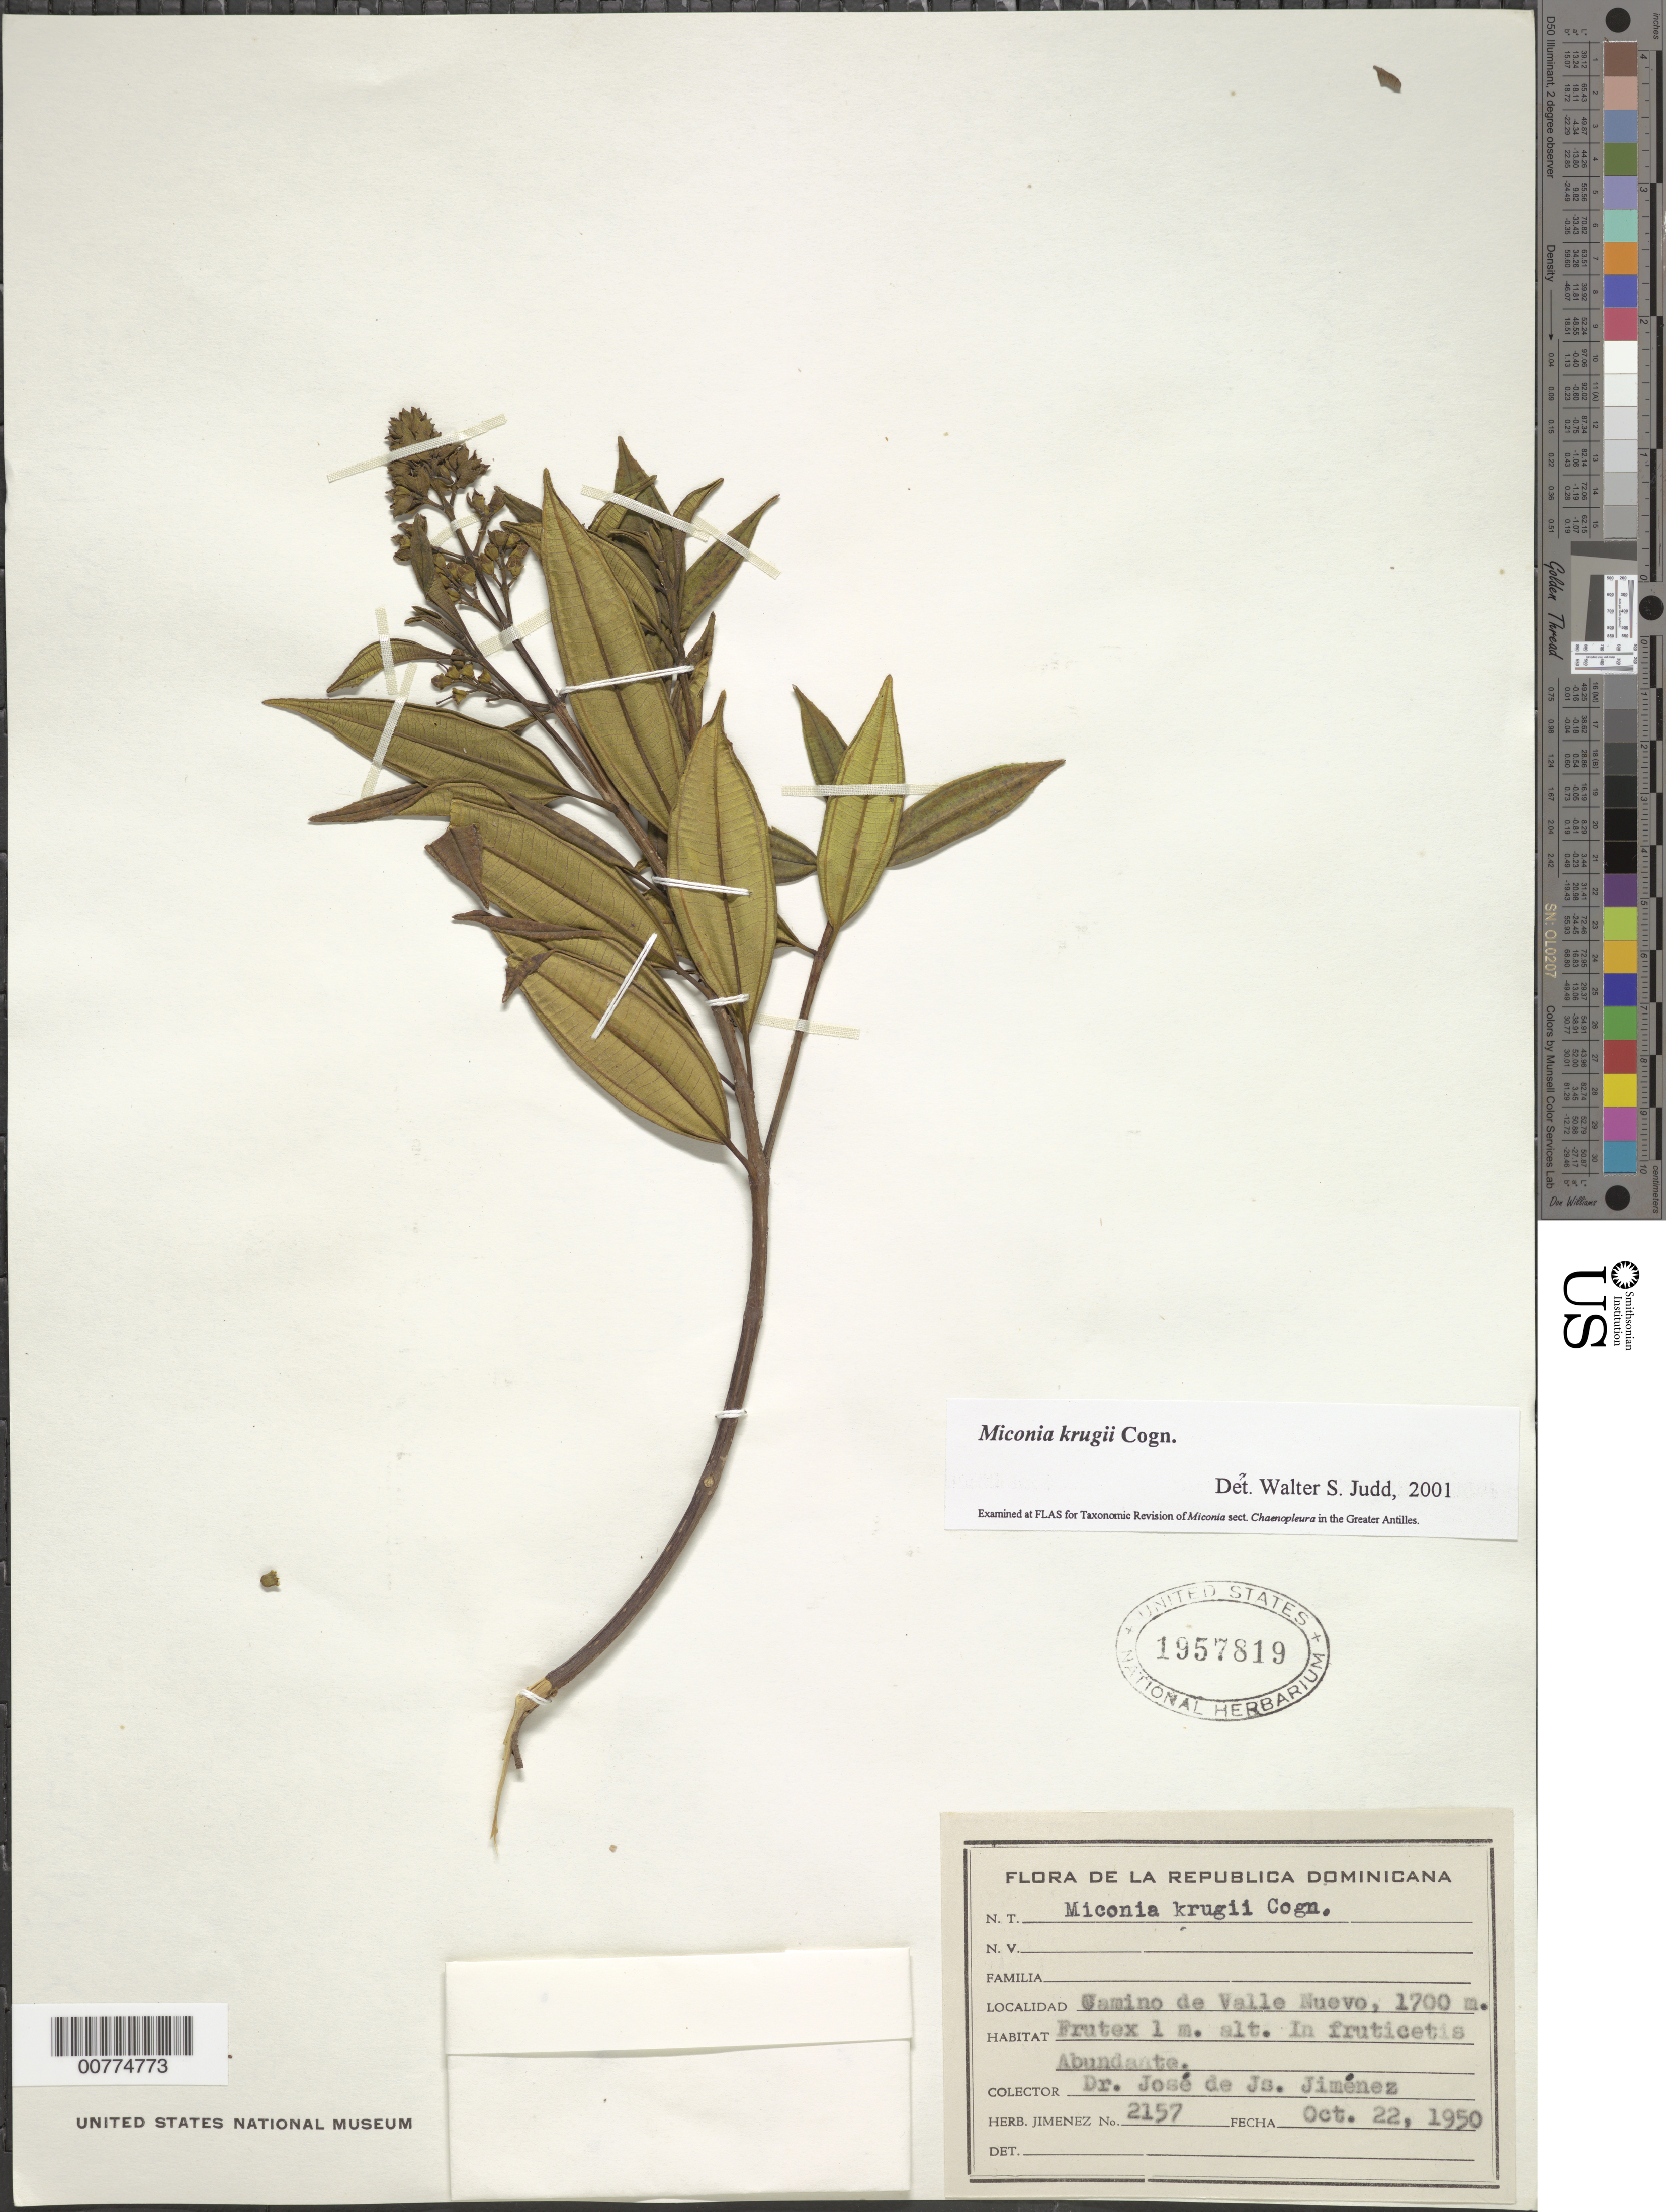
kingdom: Plantae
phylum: Tracheophyta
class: Magnoliopsida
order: Myrtales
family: Melastomataceae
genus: Miconia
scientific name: Miconia krugii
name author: Cogn.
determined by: Judd, Walter S.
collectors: J. J. Jiménez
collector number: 2157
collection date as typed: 22 Oct 1950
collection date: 1950-10-22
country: Dominican Republic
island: Hispaniola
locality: Valle Nuevo road.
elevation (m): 1700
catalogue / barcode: US 1957819